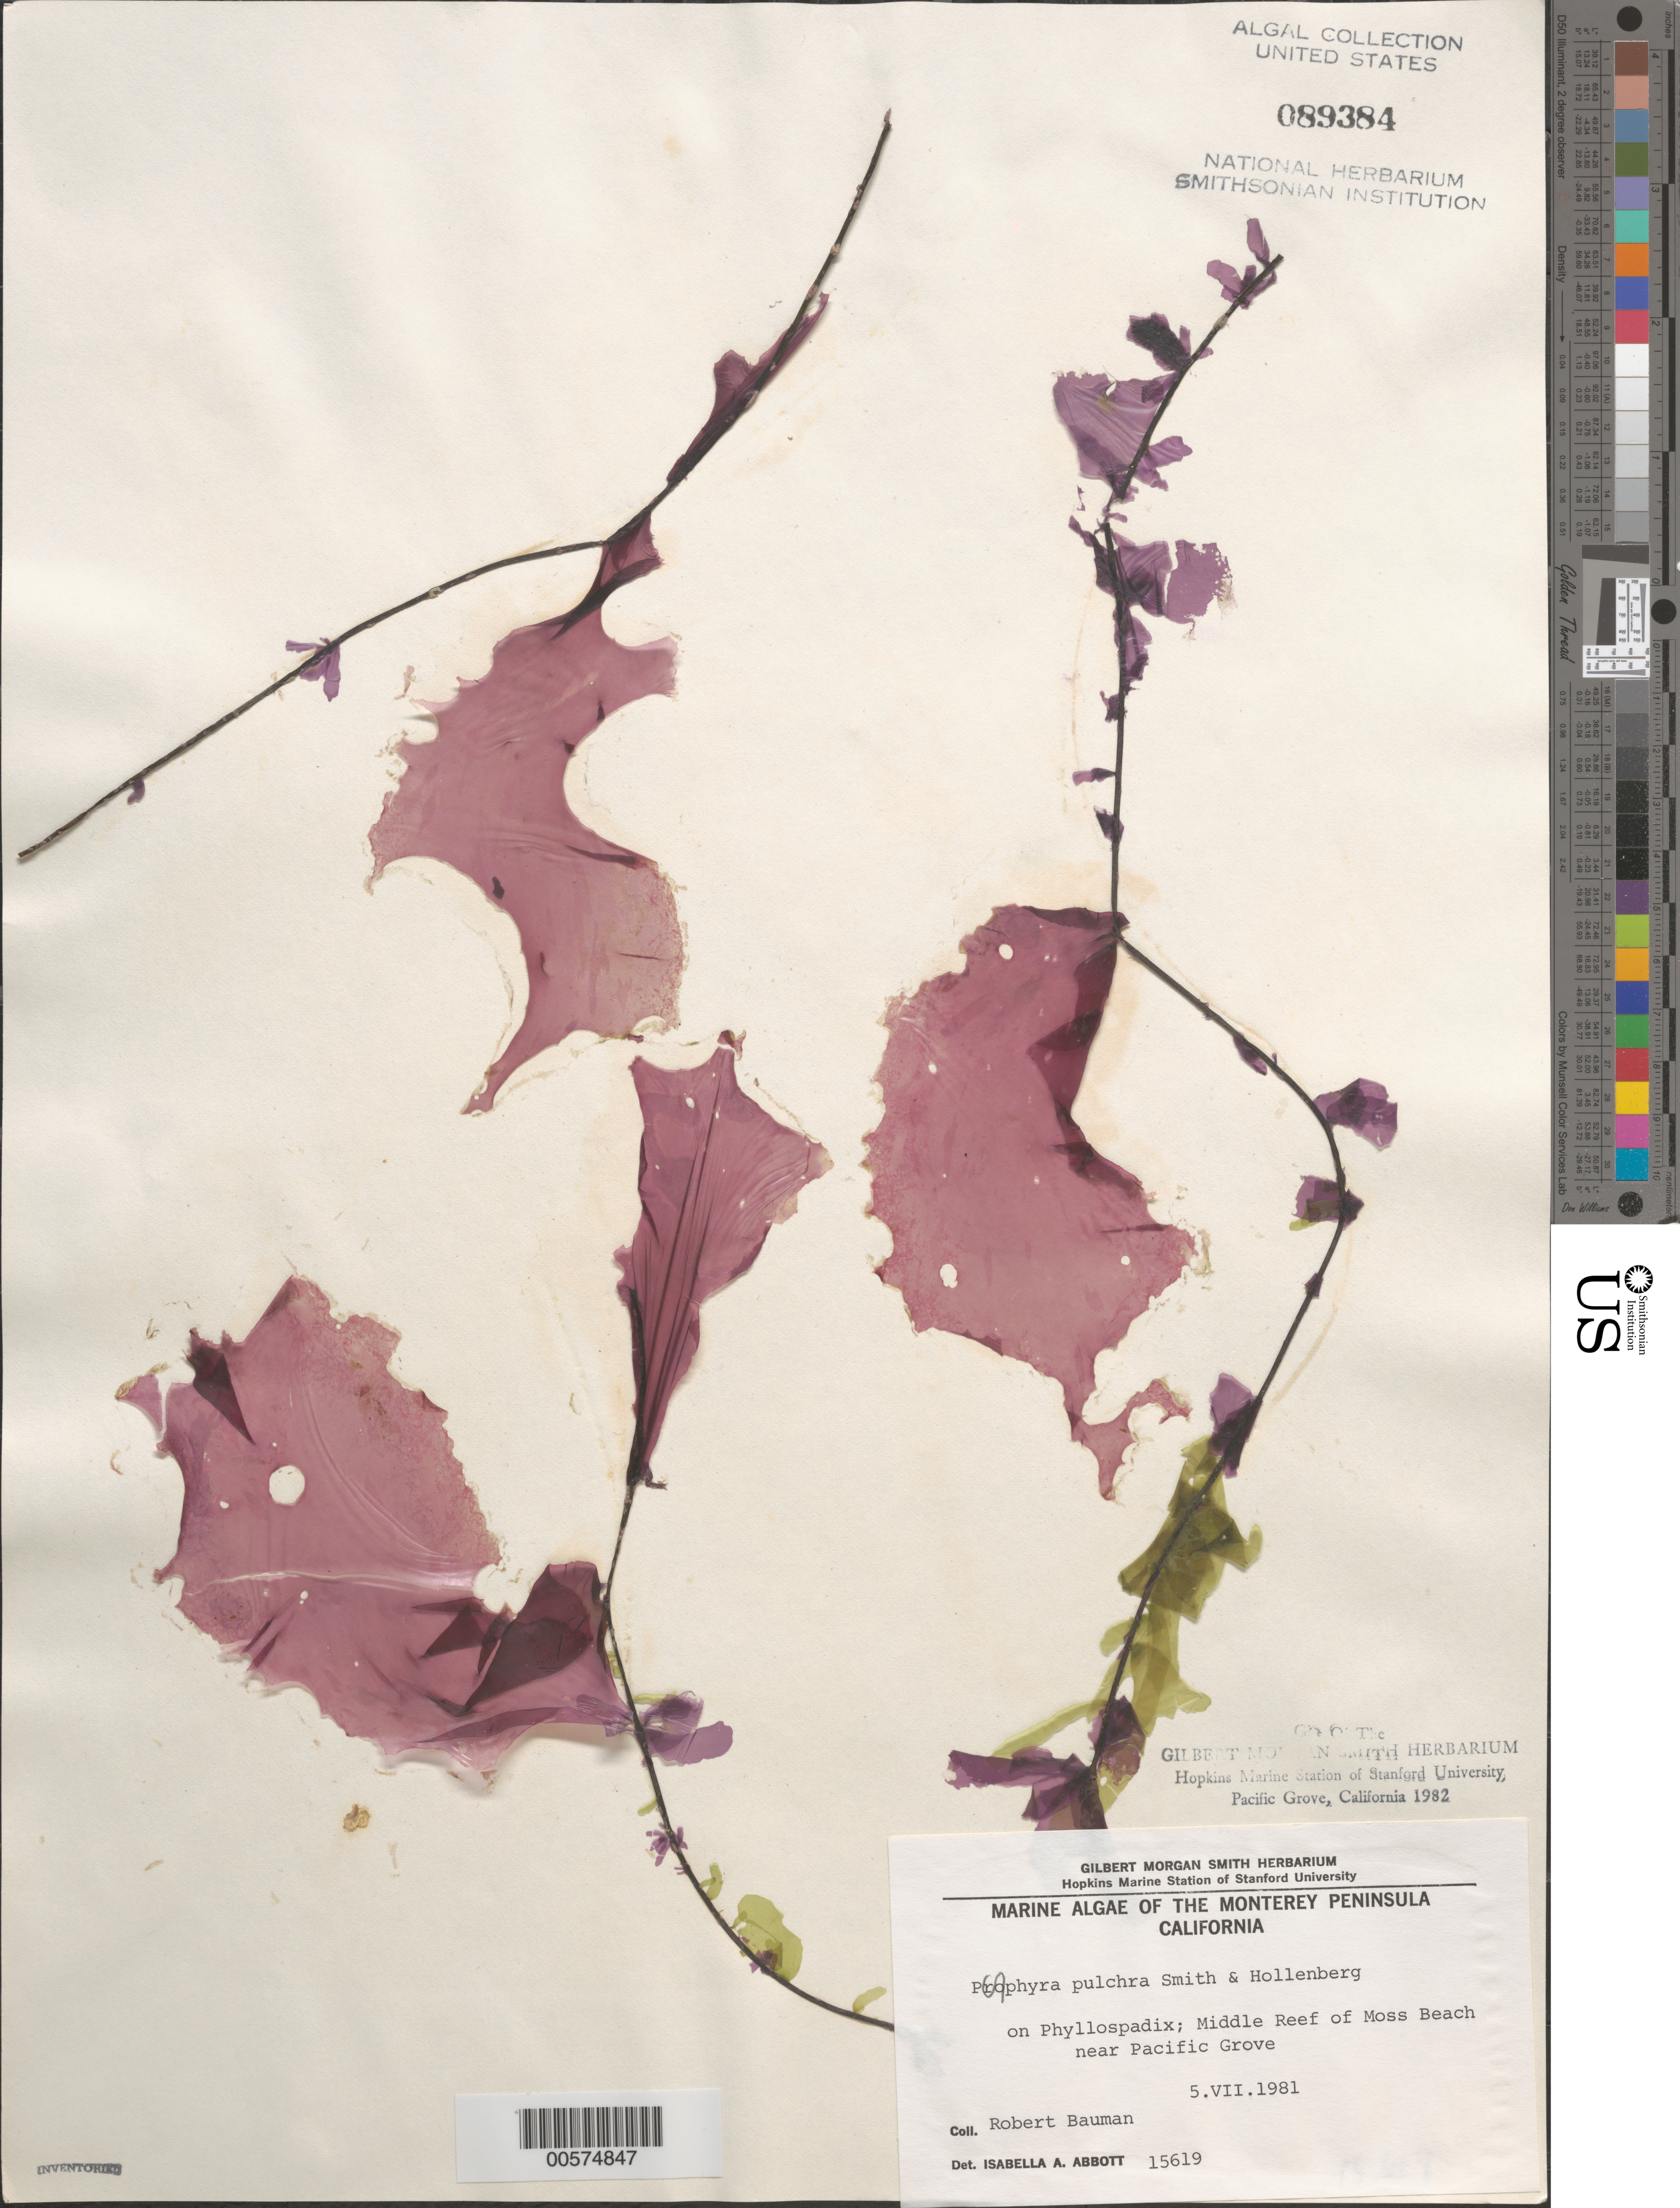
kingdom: Plantae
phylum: Rhodophyta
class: Bangiophyceae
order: Bangiales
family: Bangiaceae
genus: Porphyra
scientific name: Porphyra pulchra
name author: Hollenb. in G.M. Sm. & Hollenb.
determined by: Abbott, Isabella A.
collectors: R. Bauman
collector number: IAA 15619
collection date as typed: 05 Jul 1981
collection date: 1981-07-05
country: United States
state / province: California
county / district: Monterey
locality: Middle reef of Moss Beach, near Pacific Grove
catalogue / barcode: US 89384